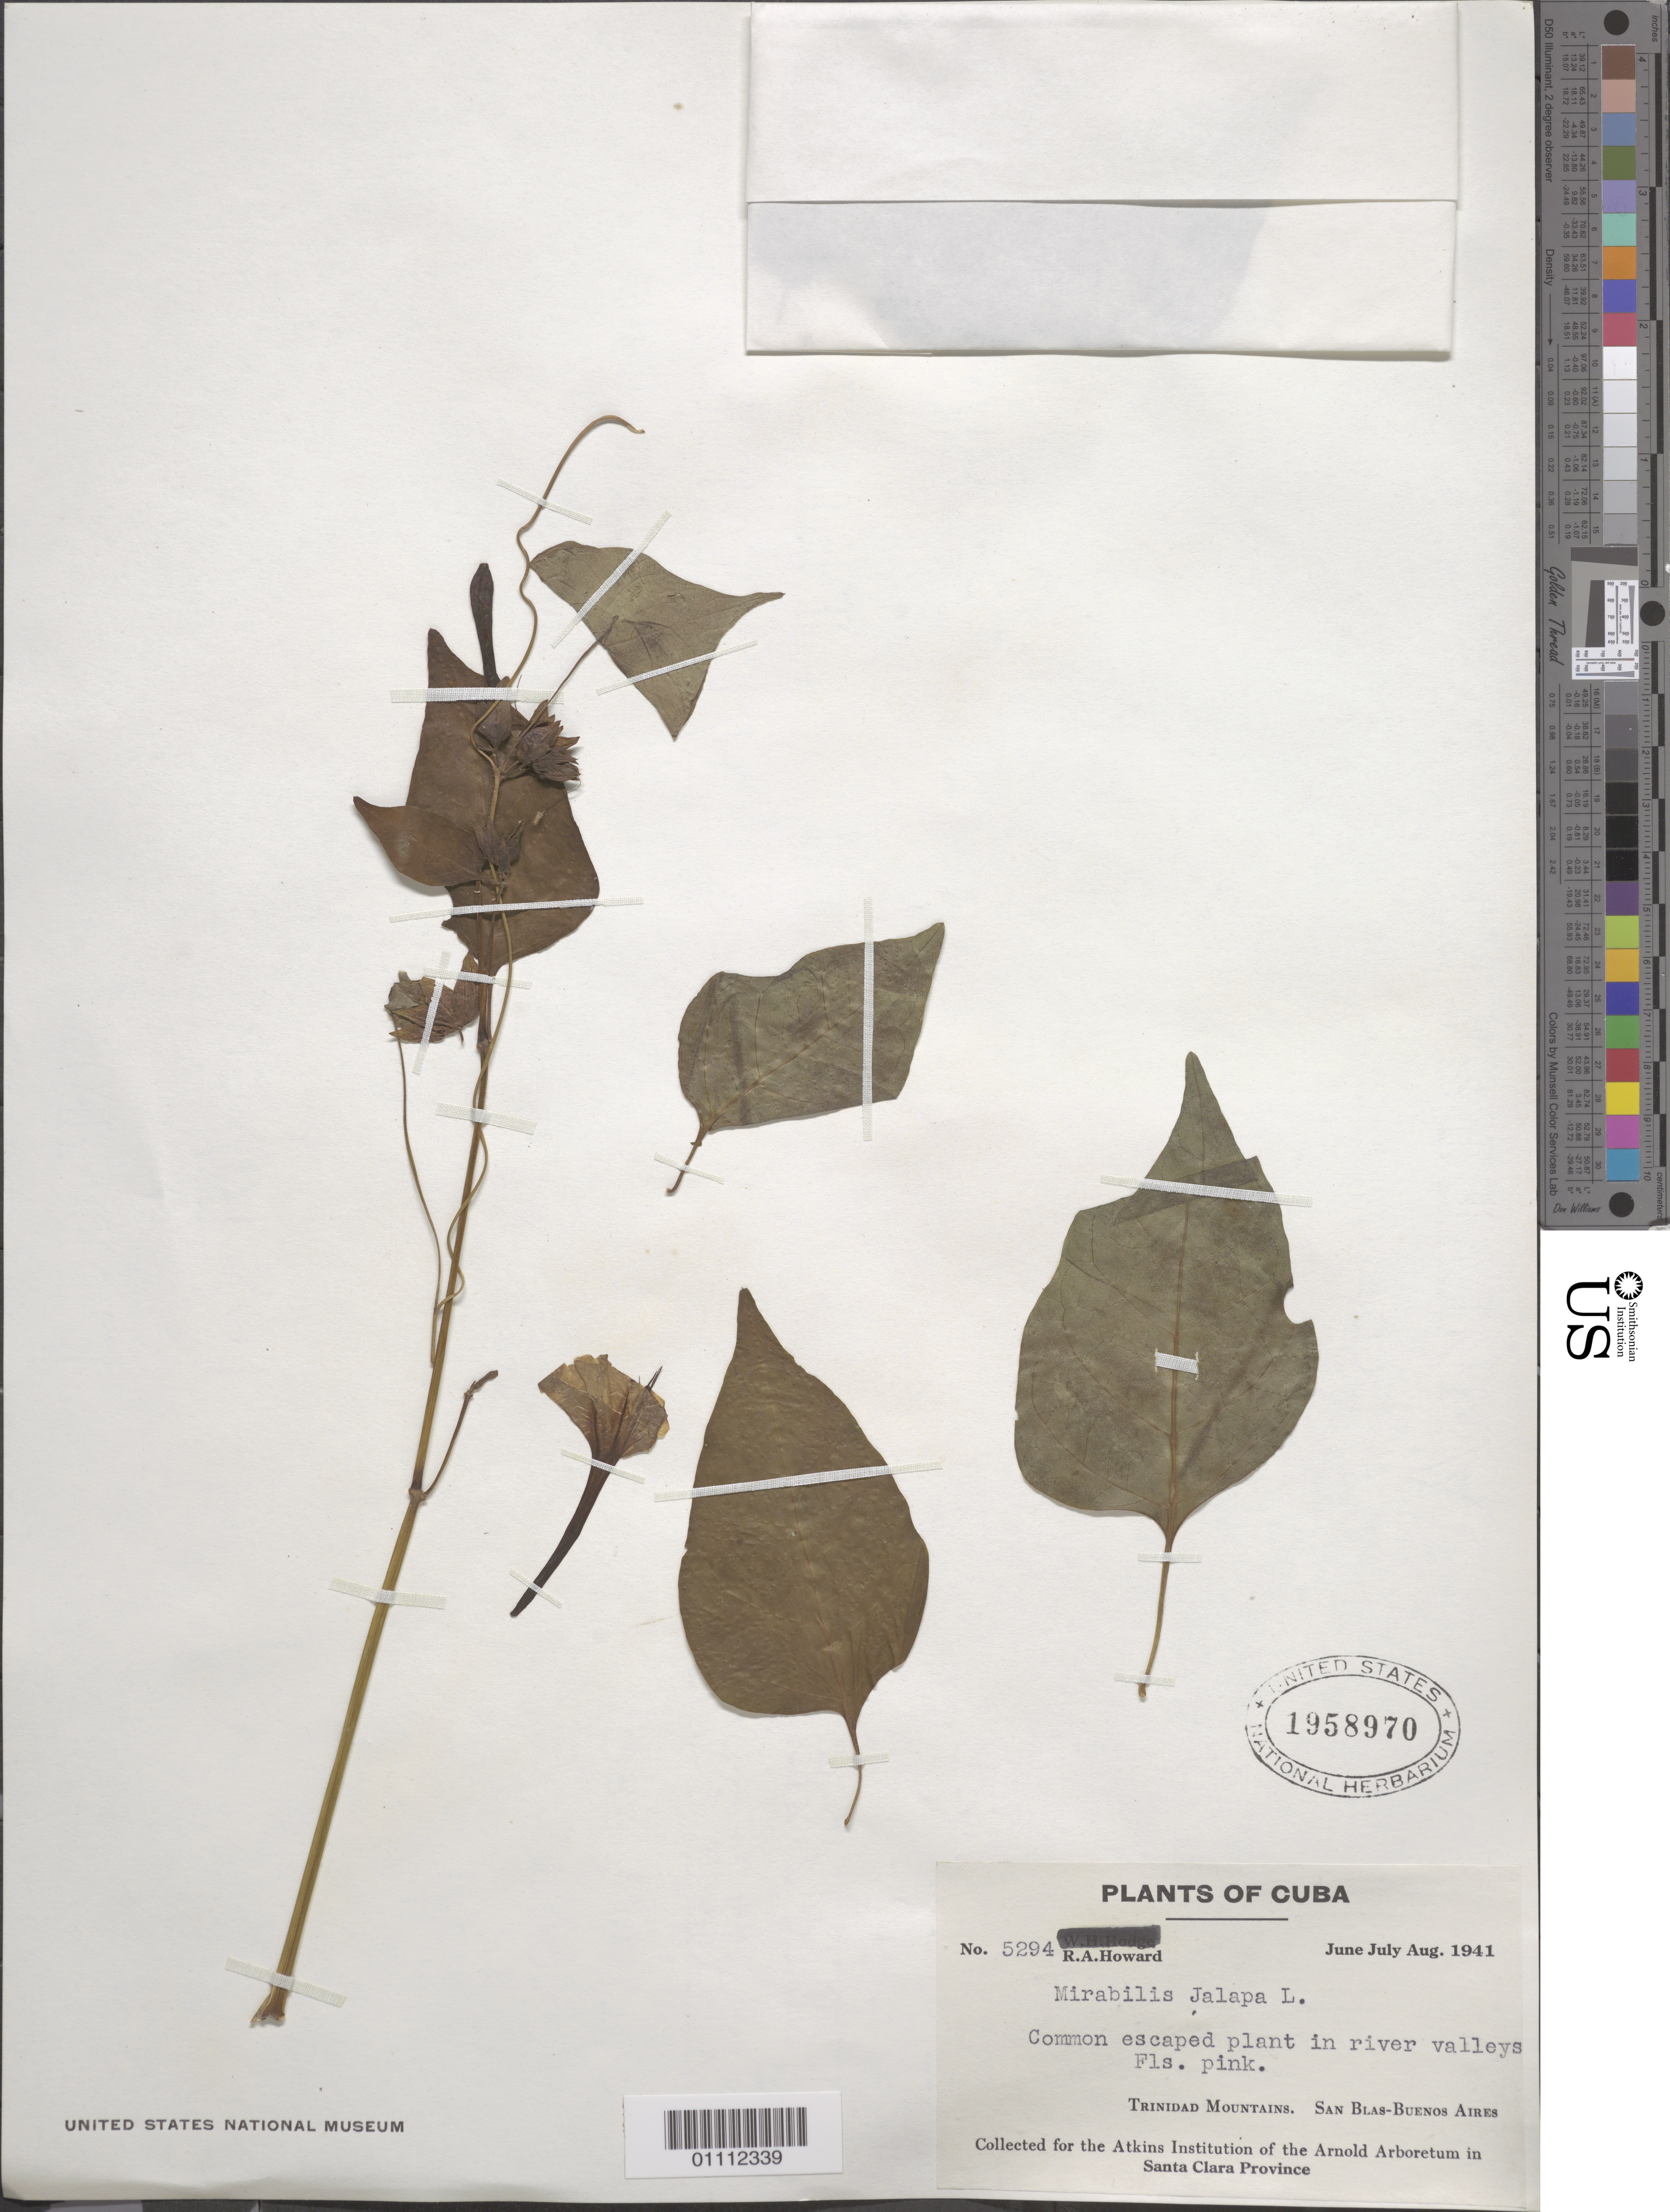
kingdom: Plantae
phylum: Tracheophyta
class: Magnoliopsida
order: Caryophyllales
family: Nyctaginaceae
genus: Mirabilis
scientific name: Mirabilis jalapa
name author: L.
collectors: R. A. Howard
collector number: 5294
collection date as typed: Jun 1941 to -- Aug 1941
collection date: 1941-06/1941-08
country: Cuba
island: Cuba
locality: Trinidad Mountains, San Blas-Bueano Aires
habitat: Common escaped plant in river valleys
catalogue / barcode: US 1958970